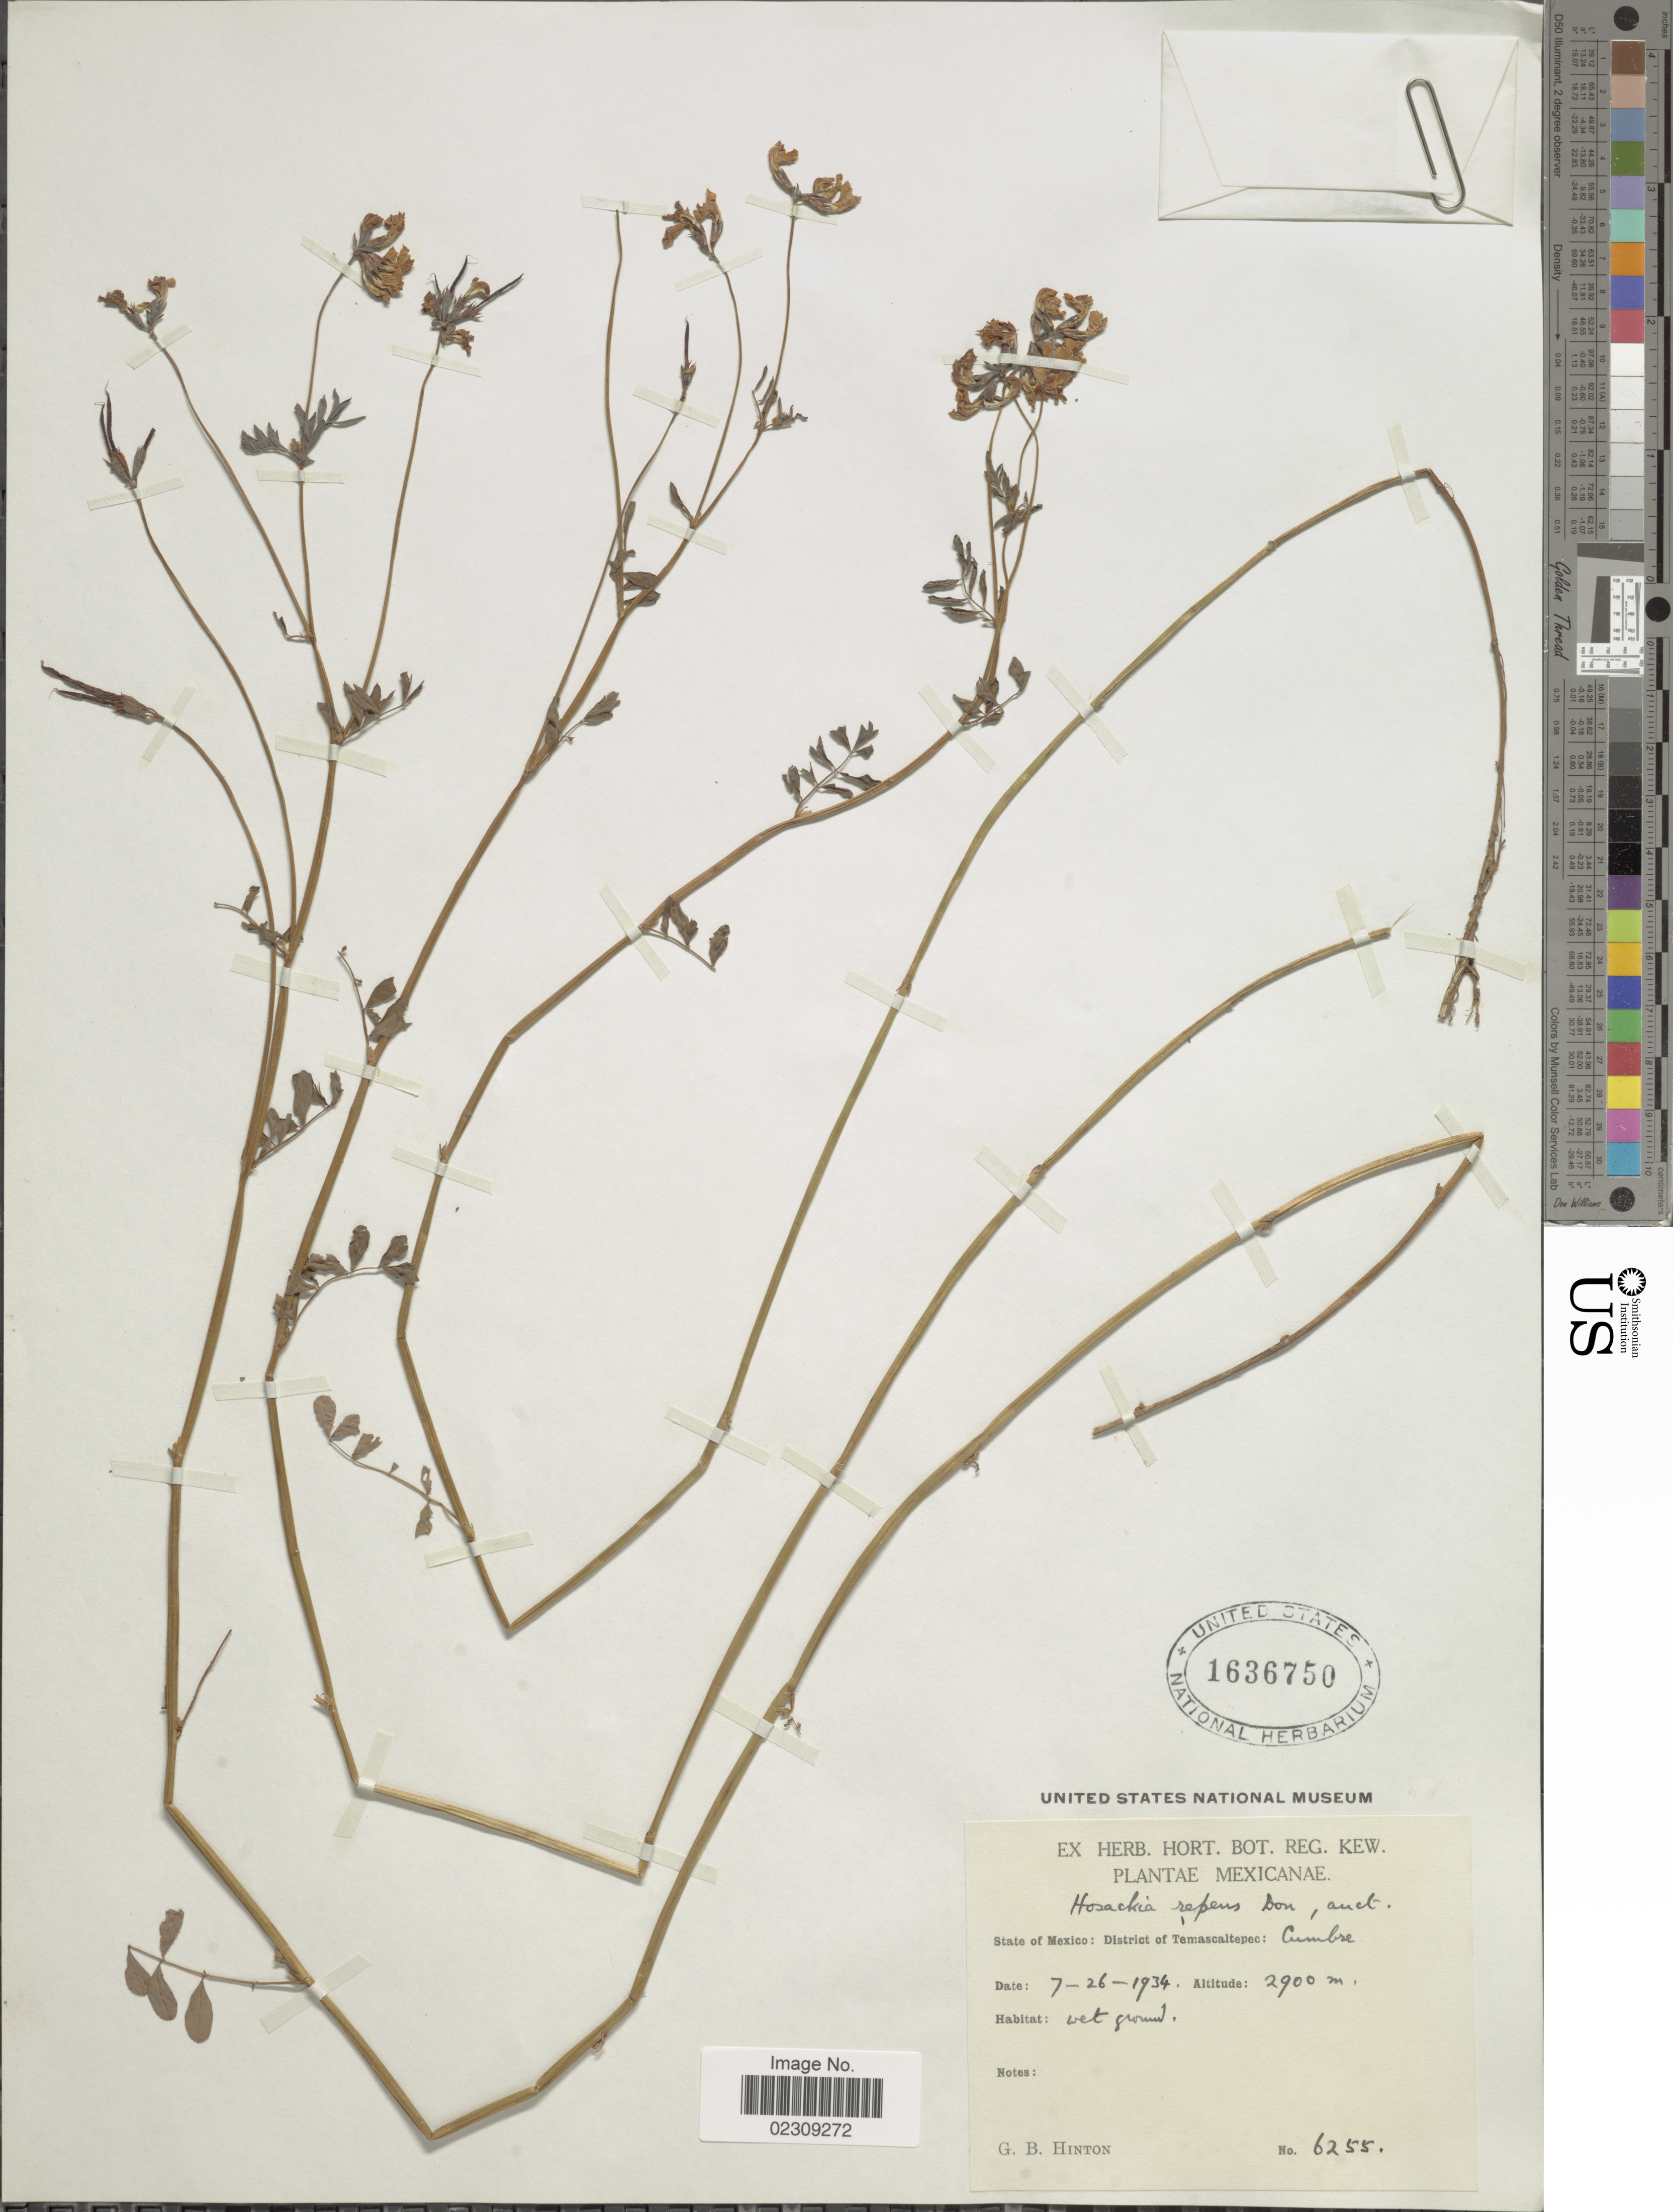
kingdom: Plantae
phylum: Tracheophyta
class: Magnoliopsida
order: Fabales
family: Fabaceae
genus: Hosackia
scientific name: Hosackia repens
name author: G. Don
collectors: G. B. Hinton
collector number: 6255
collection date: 1934-07-26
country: Mexico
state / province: México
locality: District of Temascaltepec: Cumbre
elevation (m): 2900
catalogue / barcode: US 1636750